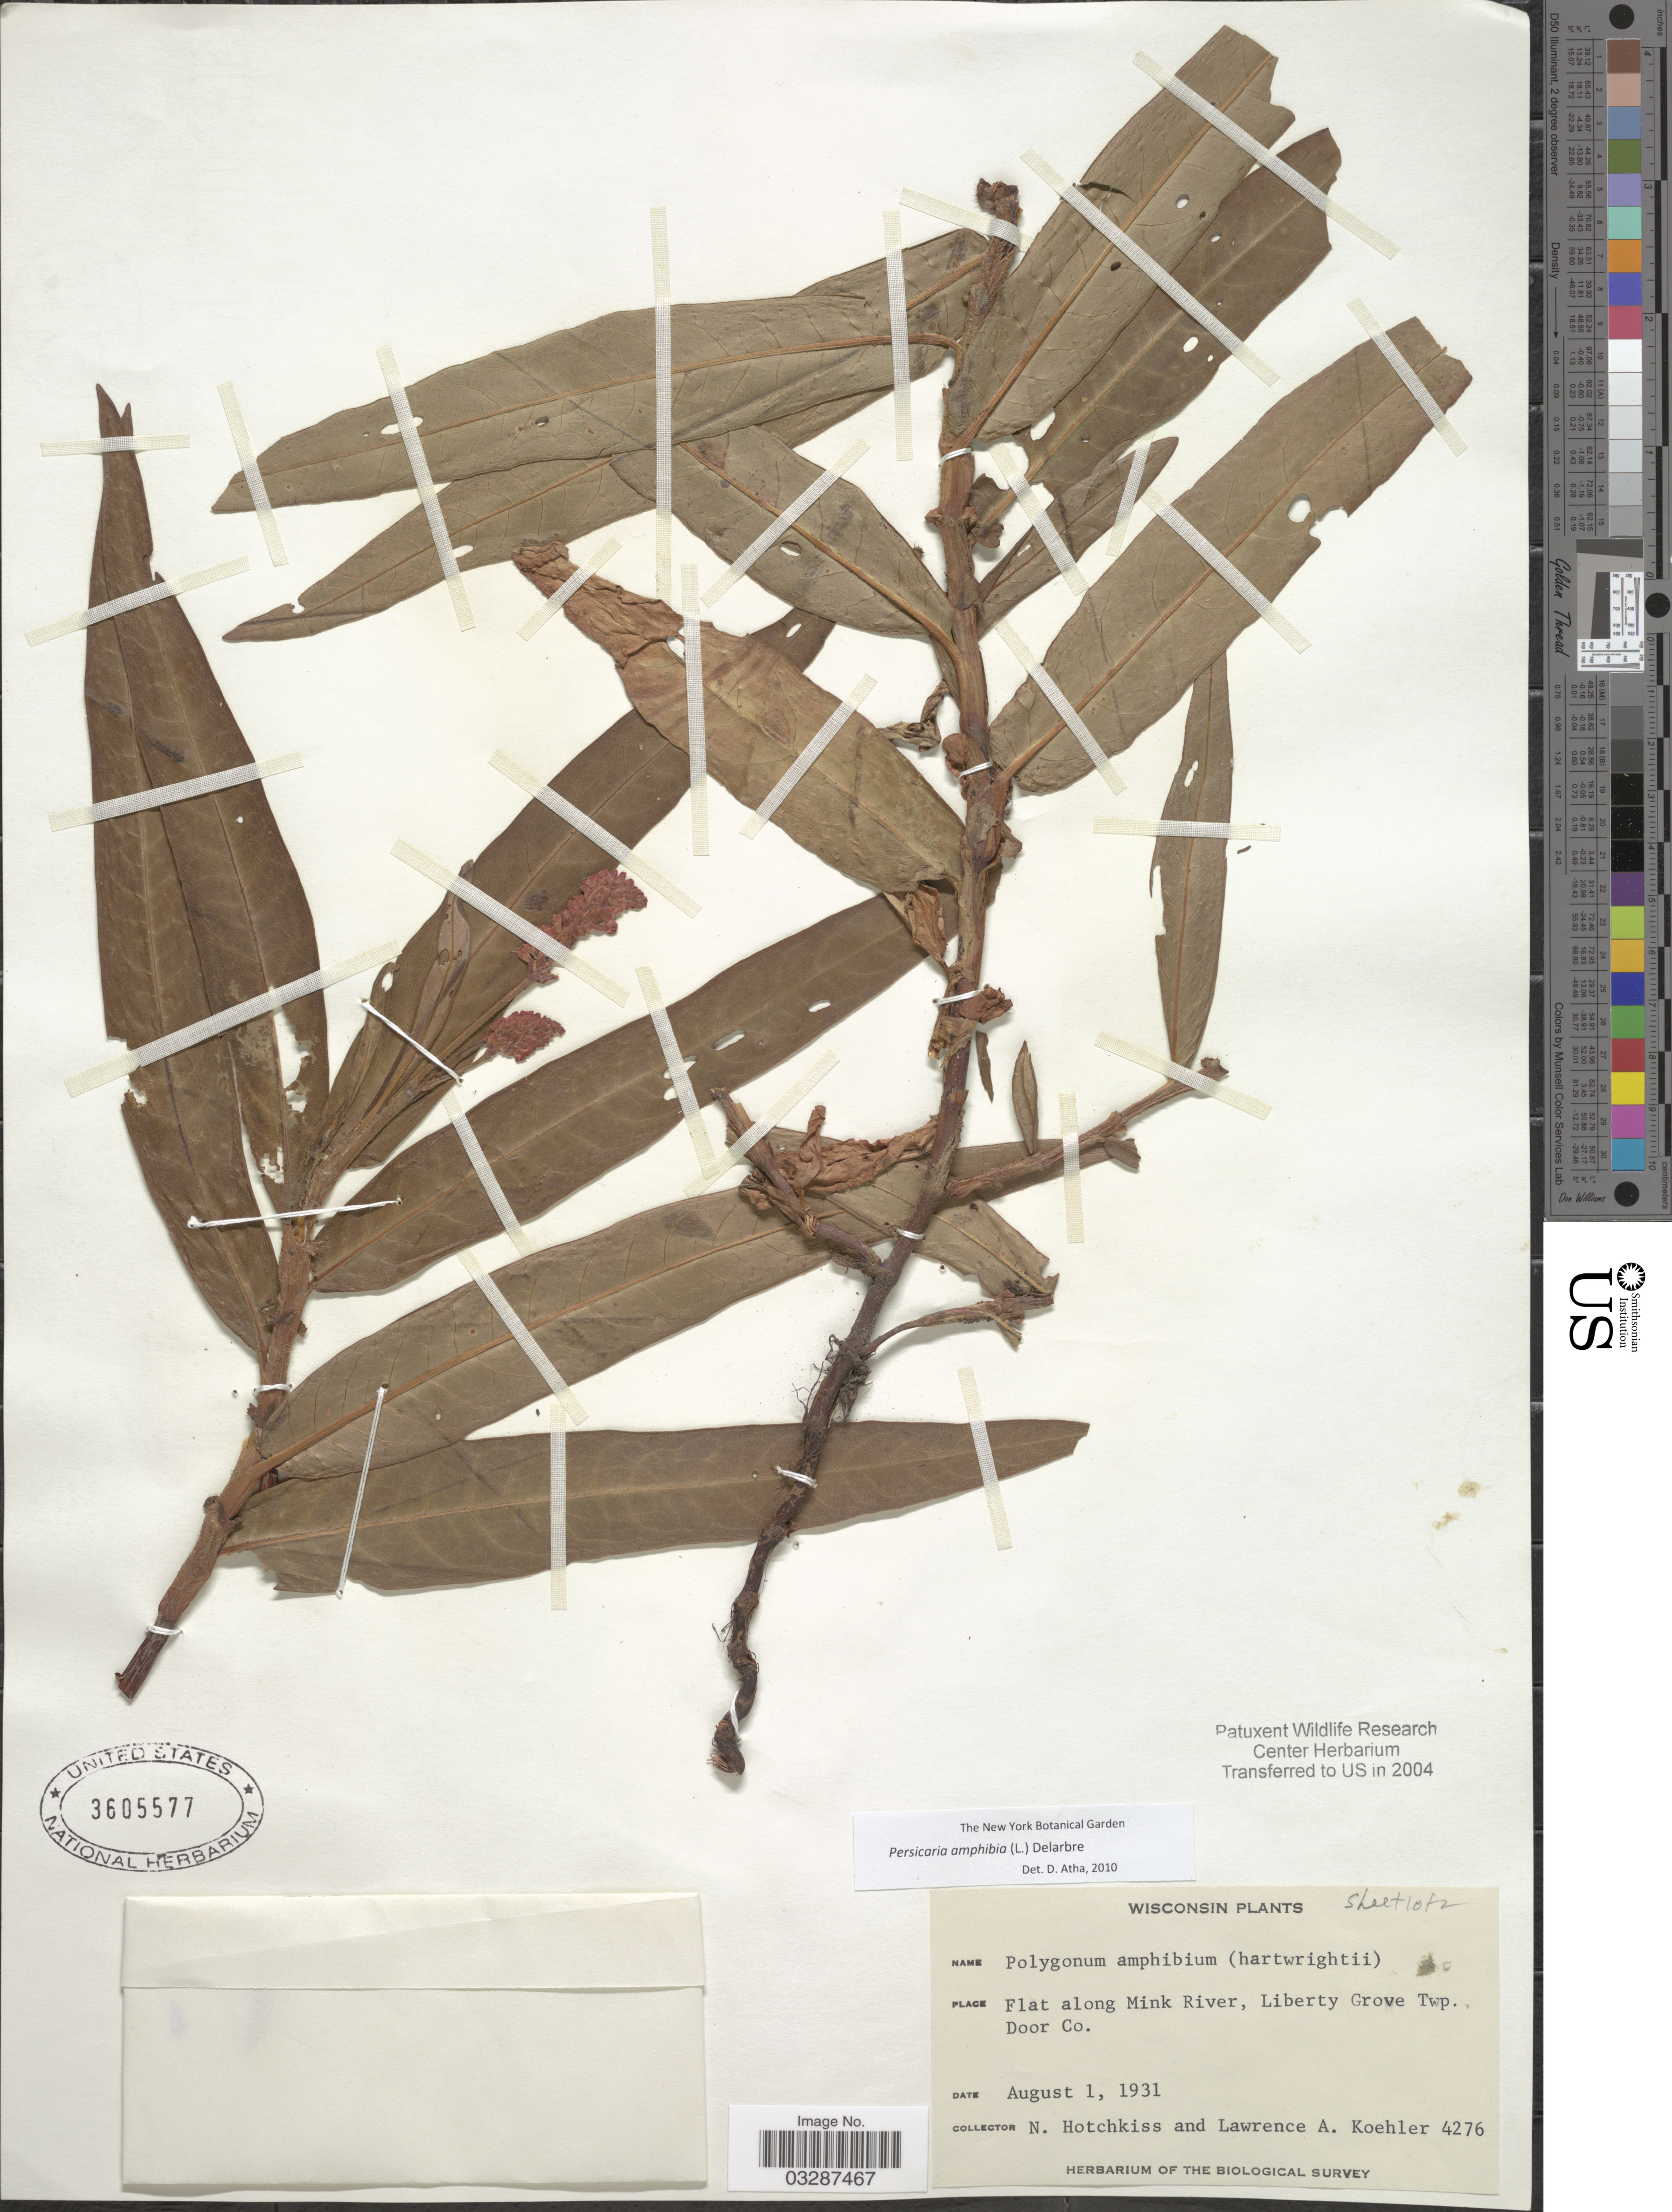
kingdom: Plantae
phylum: Tracheophyta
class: Magnoliopsida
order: Caryophyllales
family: Polygonaceae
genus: Persicaria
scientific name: Persicaria amphibia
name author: (L.) Delarbre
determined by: Atha, D. E.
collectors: N. Hotchkiss & L. Koehler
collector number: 4276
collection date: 1931-08-01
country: United States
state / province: Wisconsin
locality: Flat along Mink River, Liberty Grove Twp., Door Co.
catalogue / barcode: US 3605577